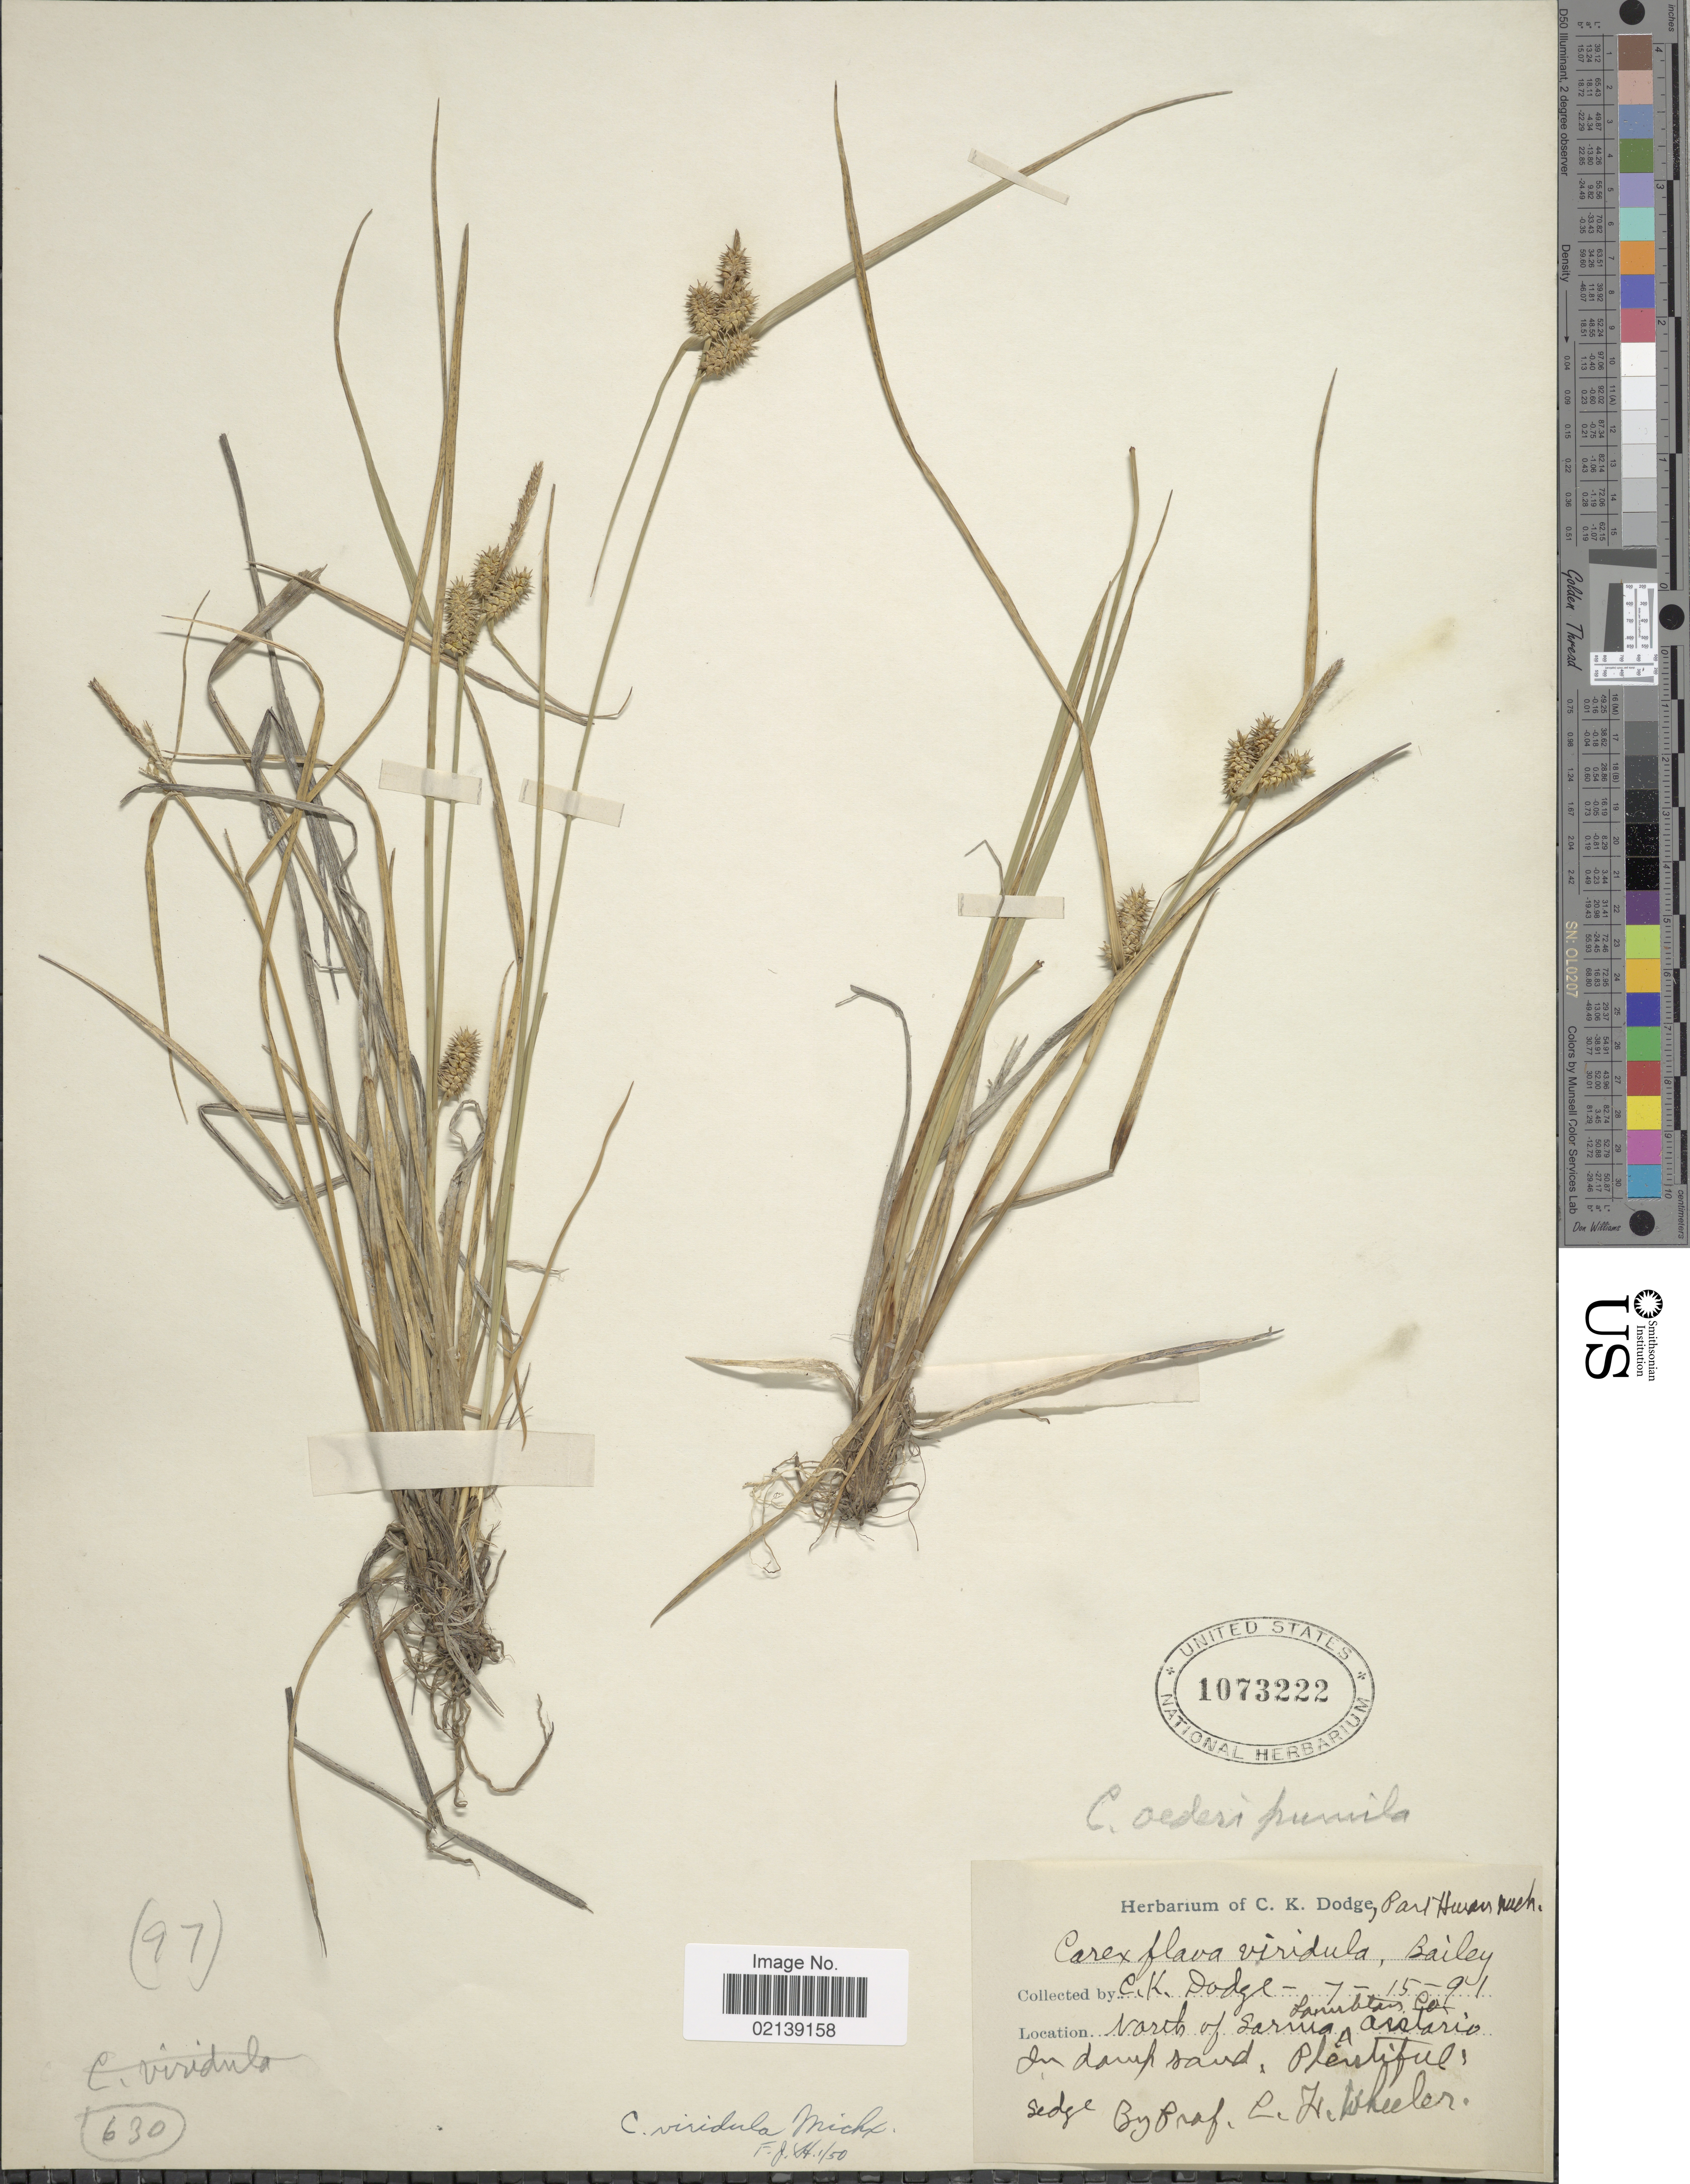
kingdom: Plantae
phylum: Tracheophyta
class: Liliopsida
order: Poales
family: Cyperaceae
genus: Carex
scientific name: Carex oederi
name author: Retz.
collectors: C. Dodge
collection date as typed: Transcribed d/m/y: 15/7/91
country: Canada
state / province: Ontario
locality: North of Sarnia, Lambton Co., in damp sand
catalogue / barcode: US 1073222